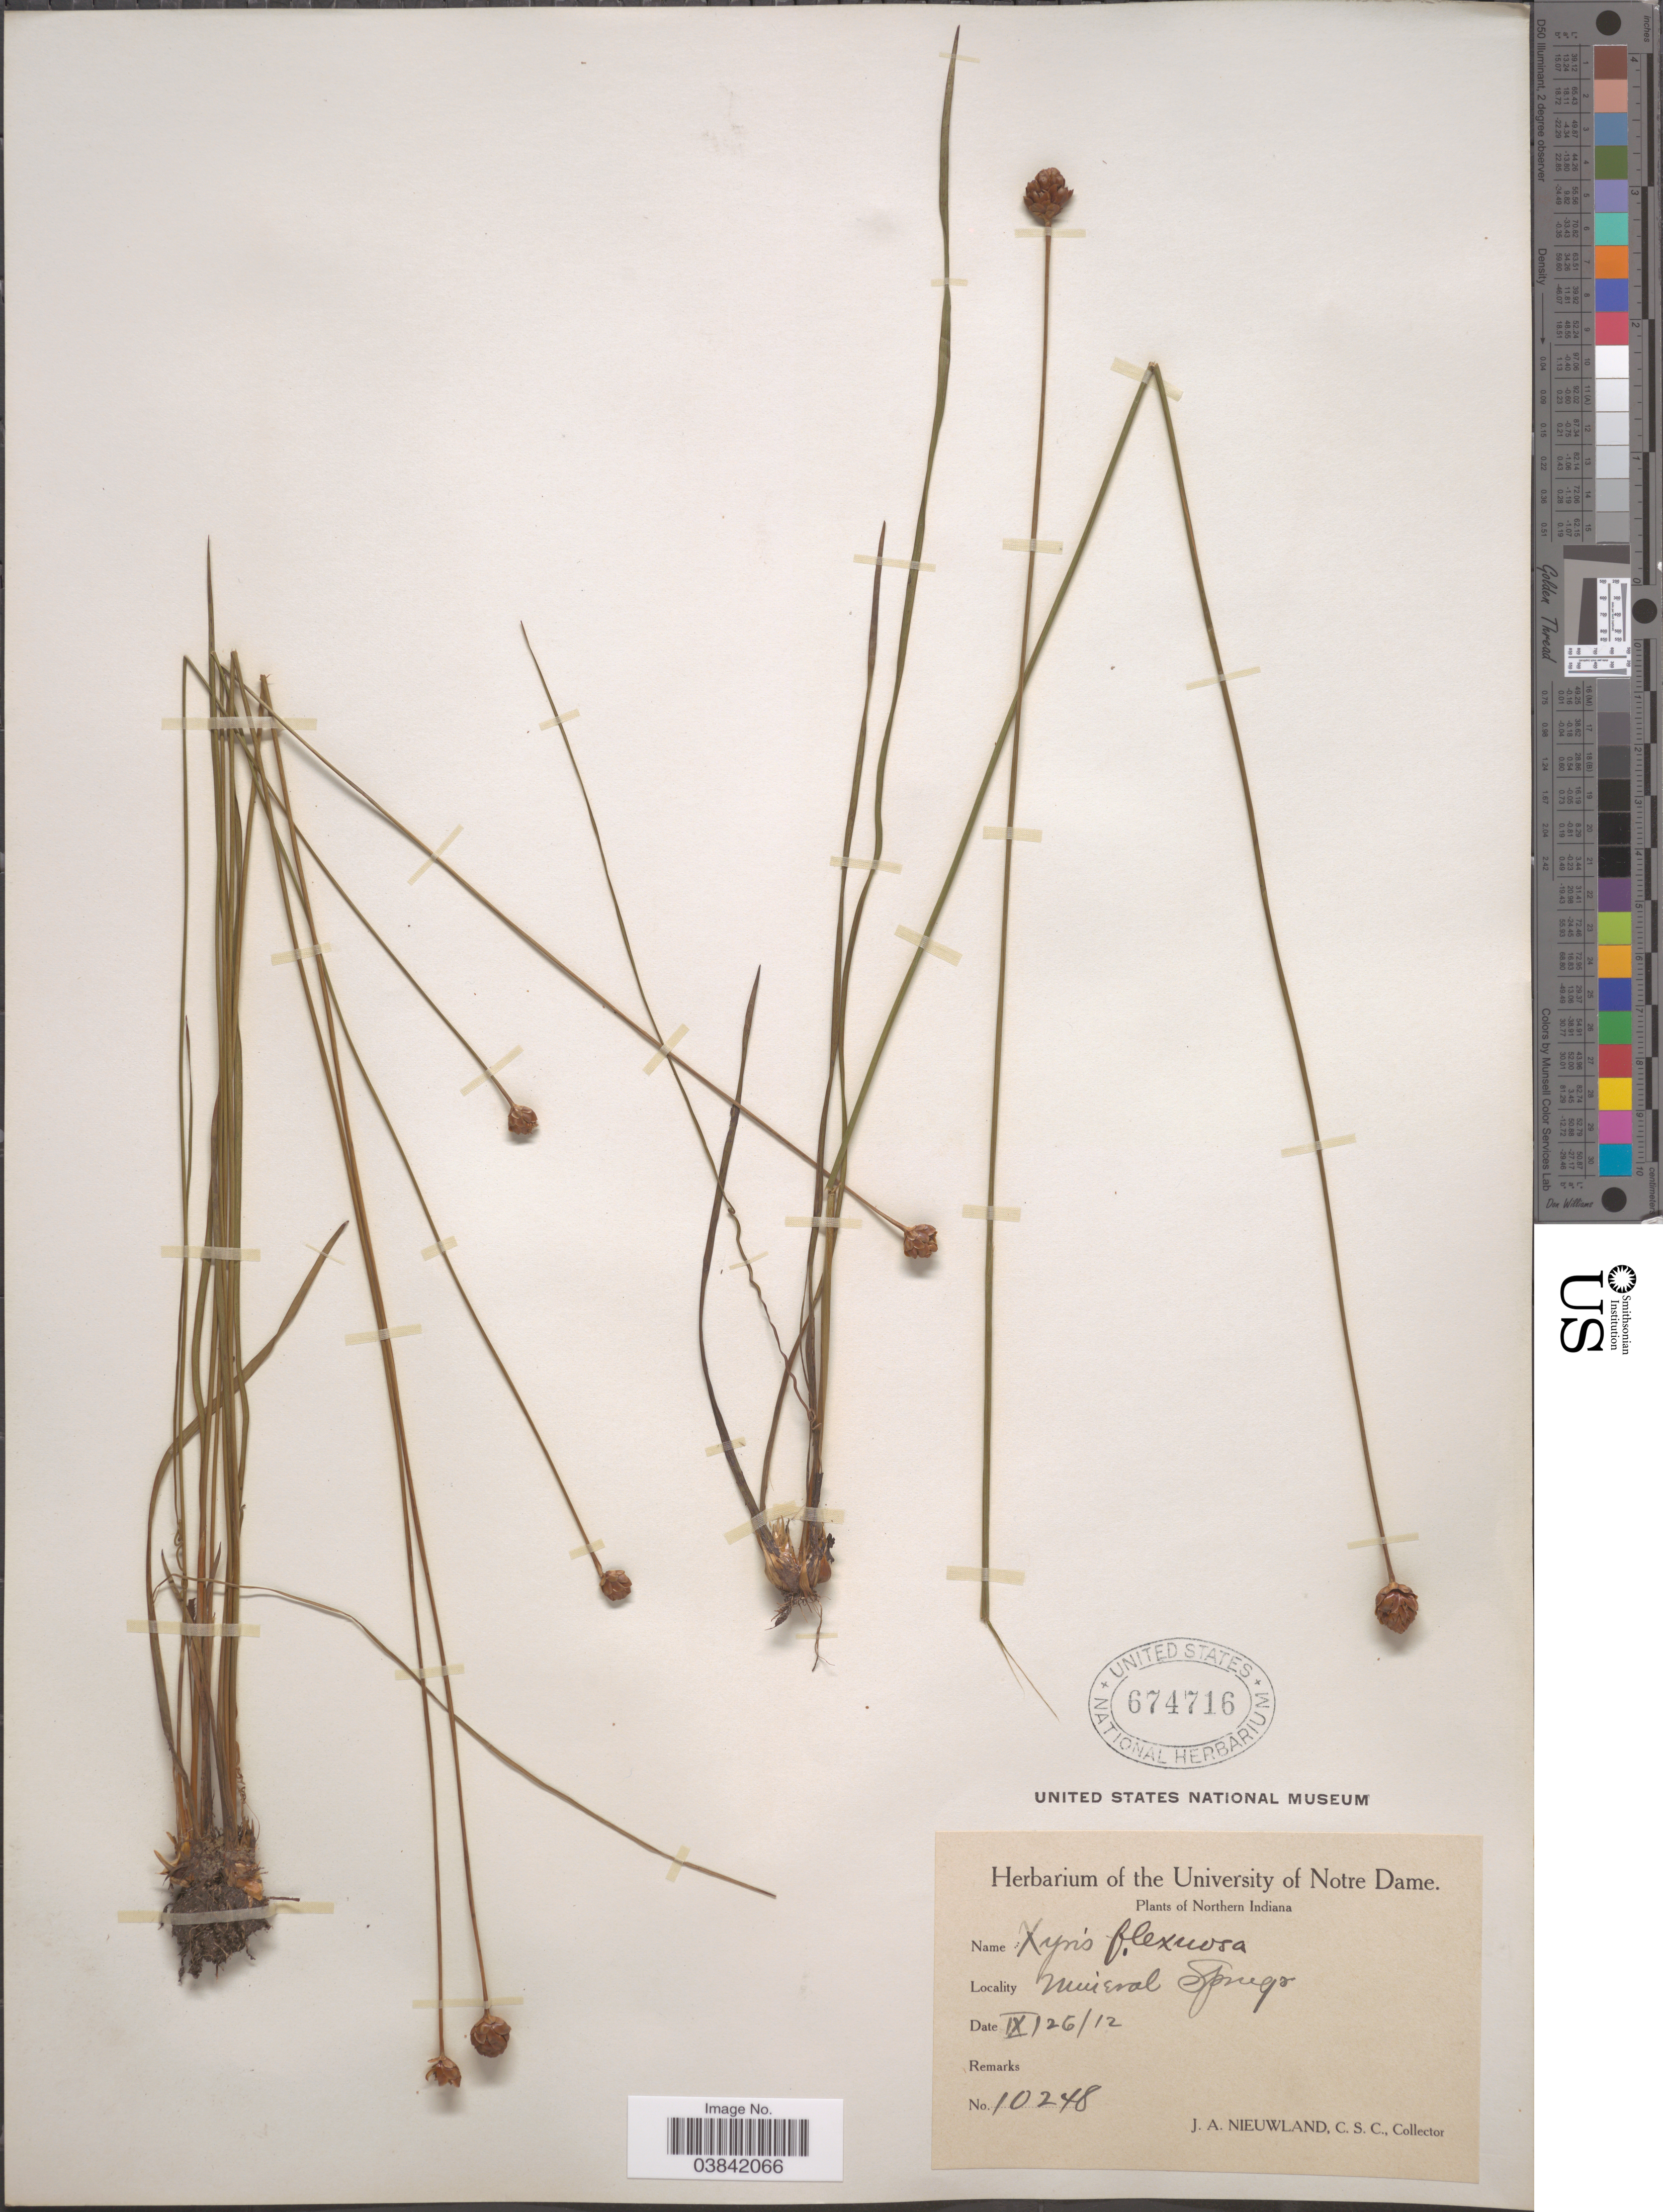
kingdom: Plantae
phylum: Tracheophyta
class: Liliopsida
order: Poales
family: Xyridaceae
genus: Xyris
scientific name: Xyris torta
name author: Sm.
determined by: Strong, Mark T., (BOT), Smithsonian Institution - National Museum of Natural History (UNITED STATES)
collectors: J. A. Nieuwland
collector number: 10248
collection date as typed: Transcribed d/m/y: 26/9/12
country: United States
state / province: Indiana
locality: Northern Indiana. Mineral Springs.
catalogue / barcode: US 674716